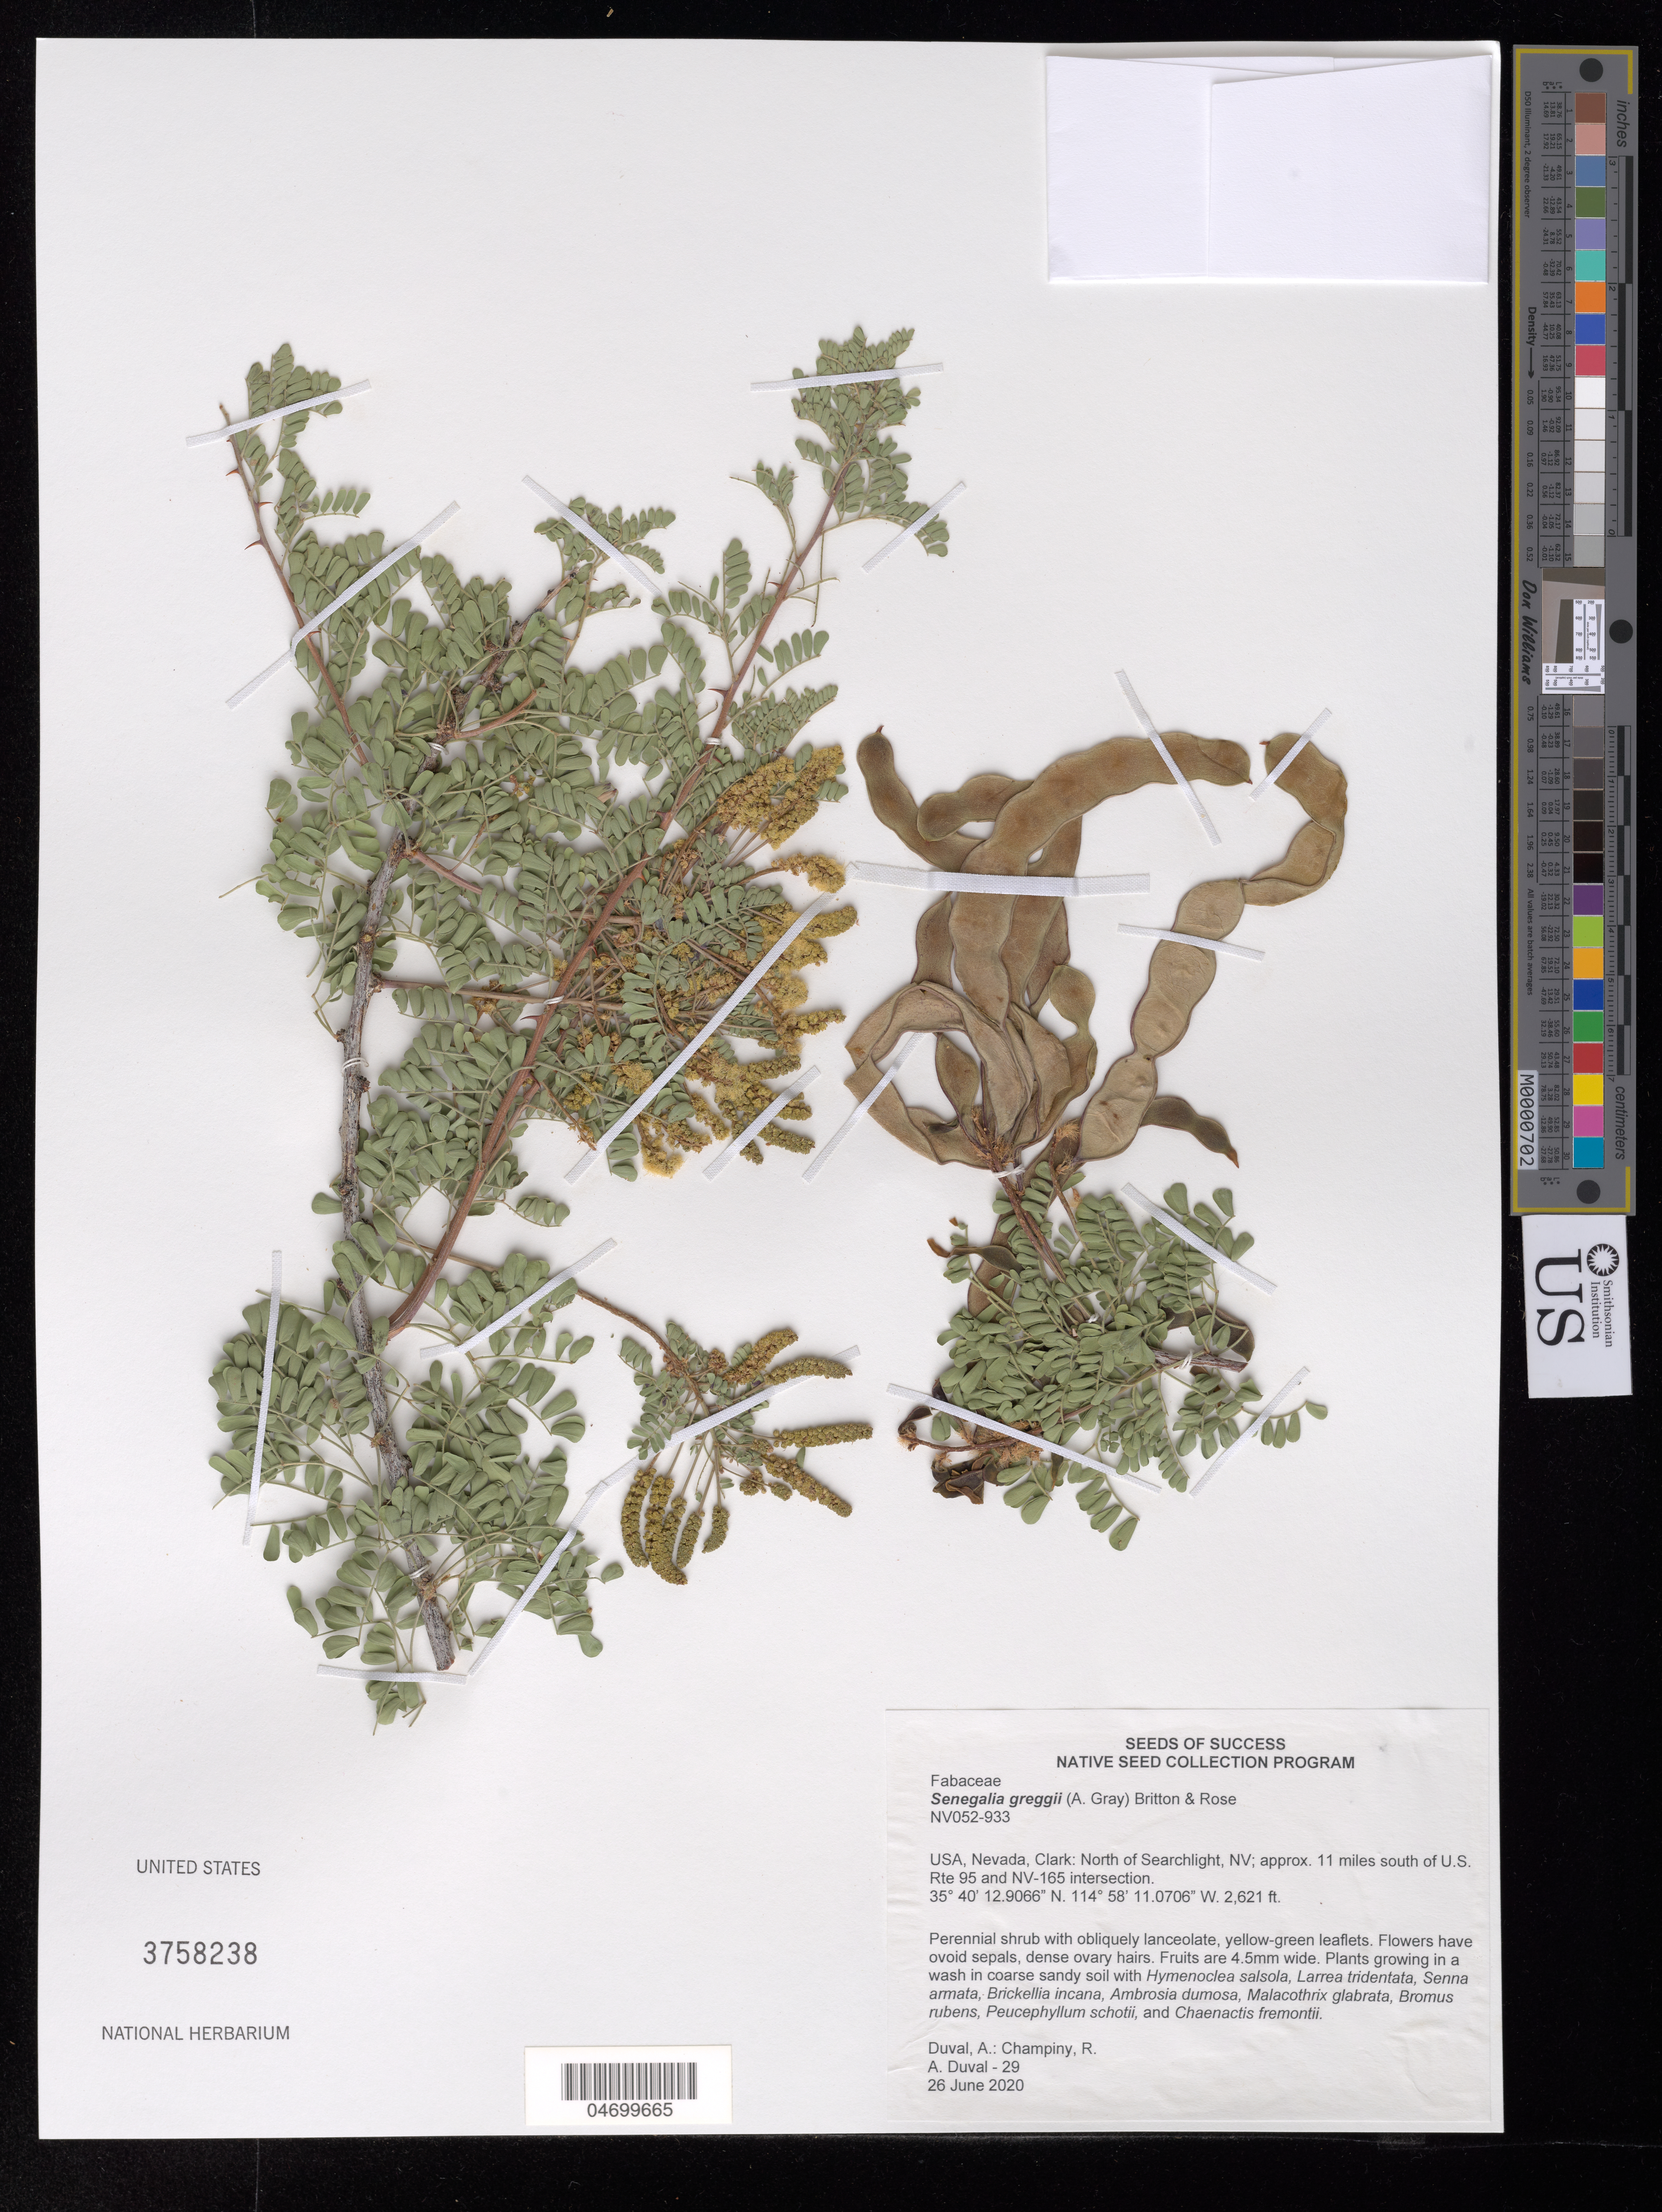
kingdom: Plantae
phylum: Tracheophyta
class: Magnoliopsida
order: Fabales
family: Fabaceae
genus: Senegalia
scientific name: Senegalia greggii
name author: (A. Gray) Britton & Rose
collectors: A. Duval & R. Champiny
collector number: NV052-933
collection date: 2020-06-26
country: United States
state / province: Nevada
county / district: Clark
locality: N of Searchlight, 11 mi. S of US Rte 95 and NV-165 intersection.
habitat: Wash in coarse sandy soil. With Hymenoclea salsola, Larrea tridentata, Senna armata, etc.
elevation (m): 799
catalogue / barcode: US 3758238